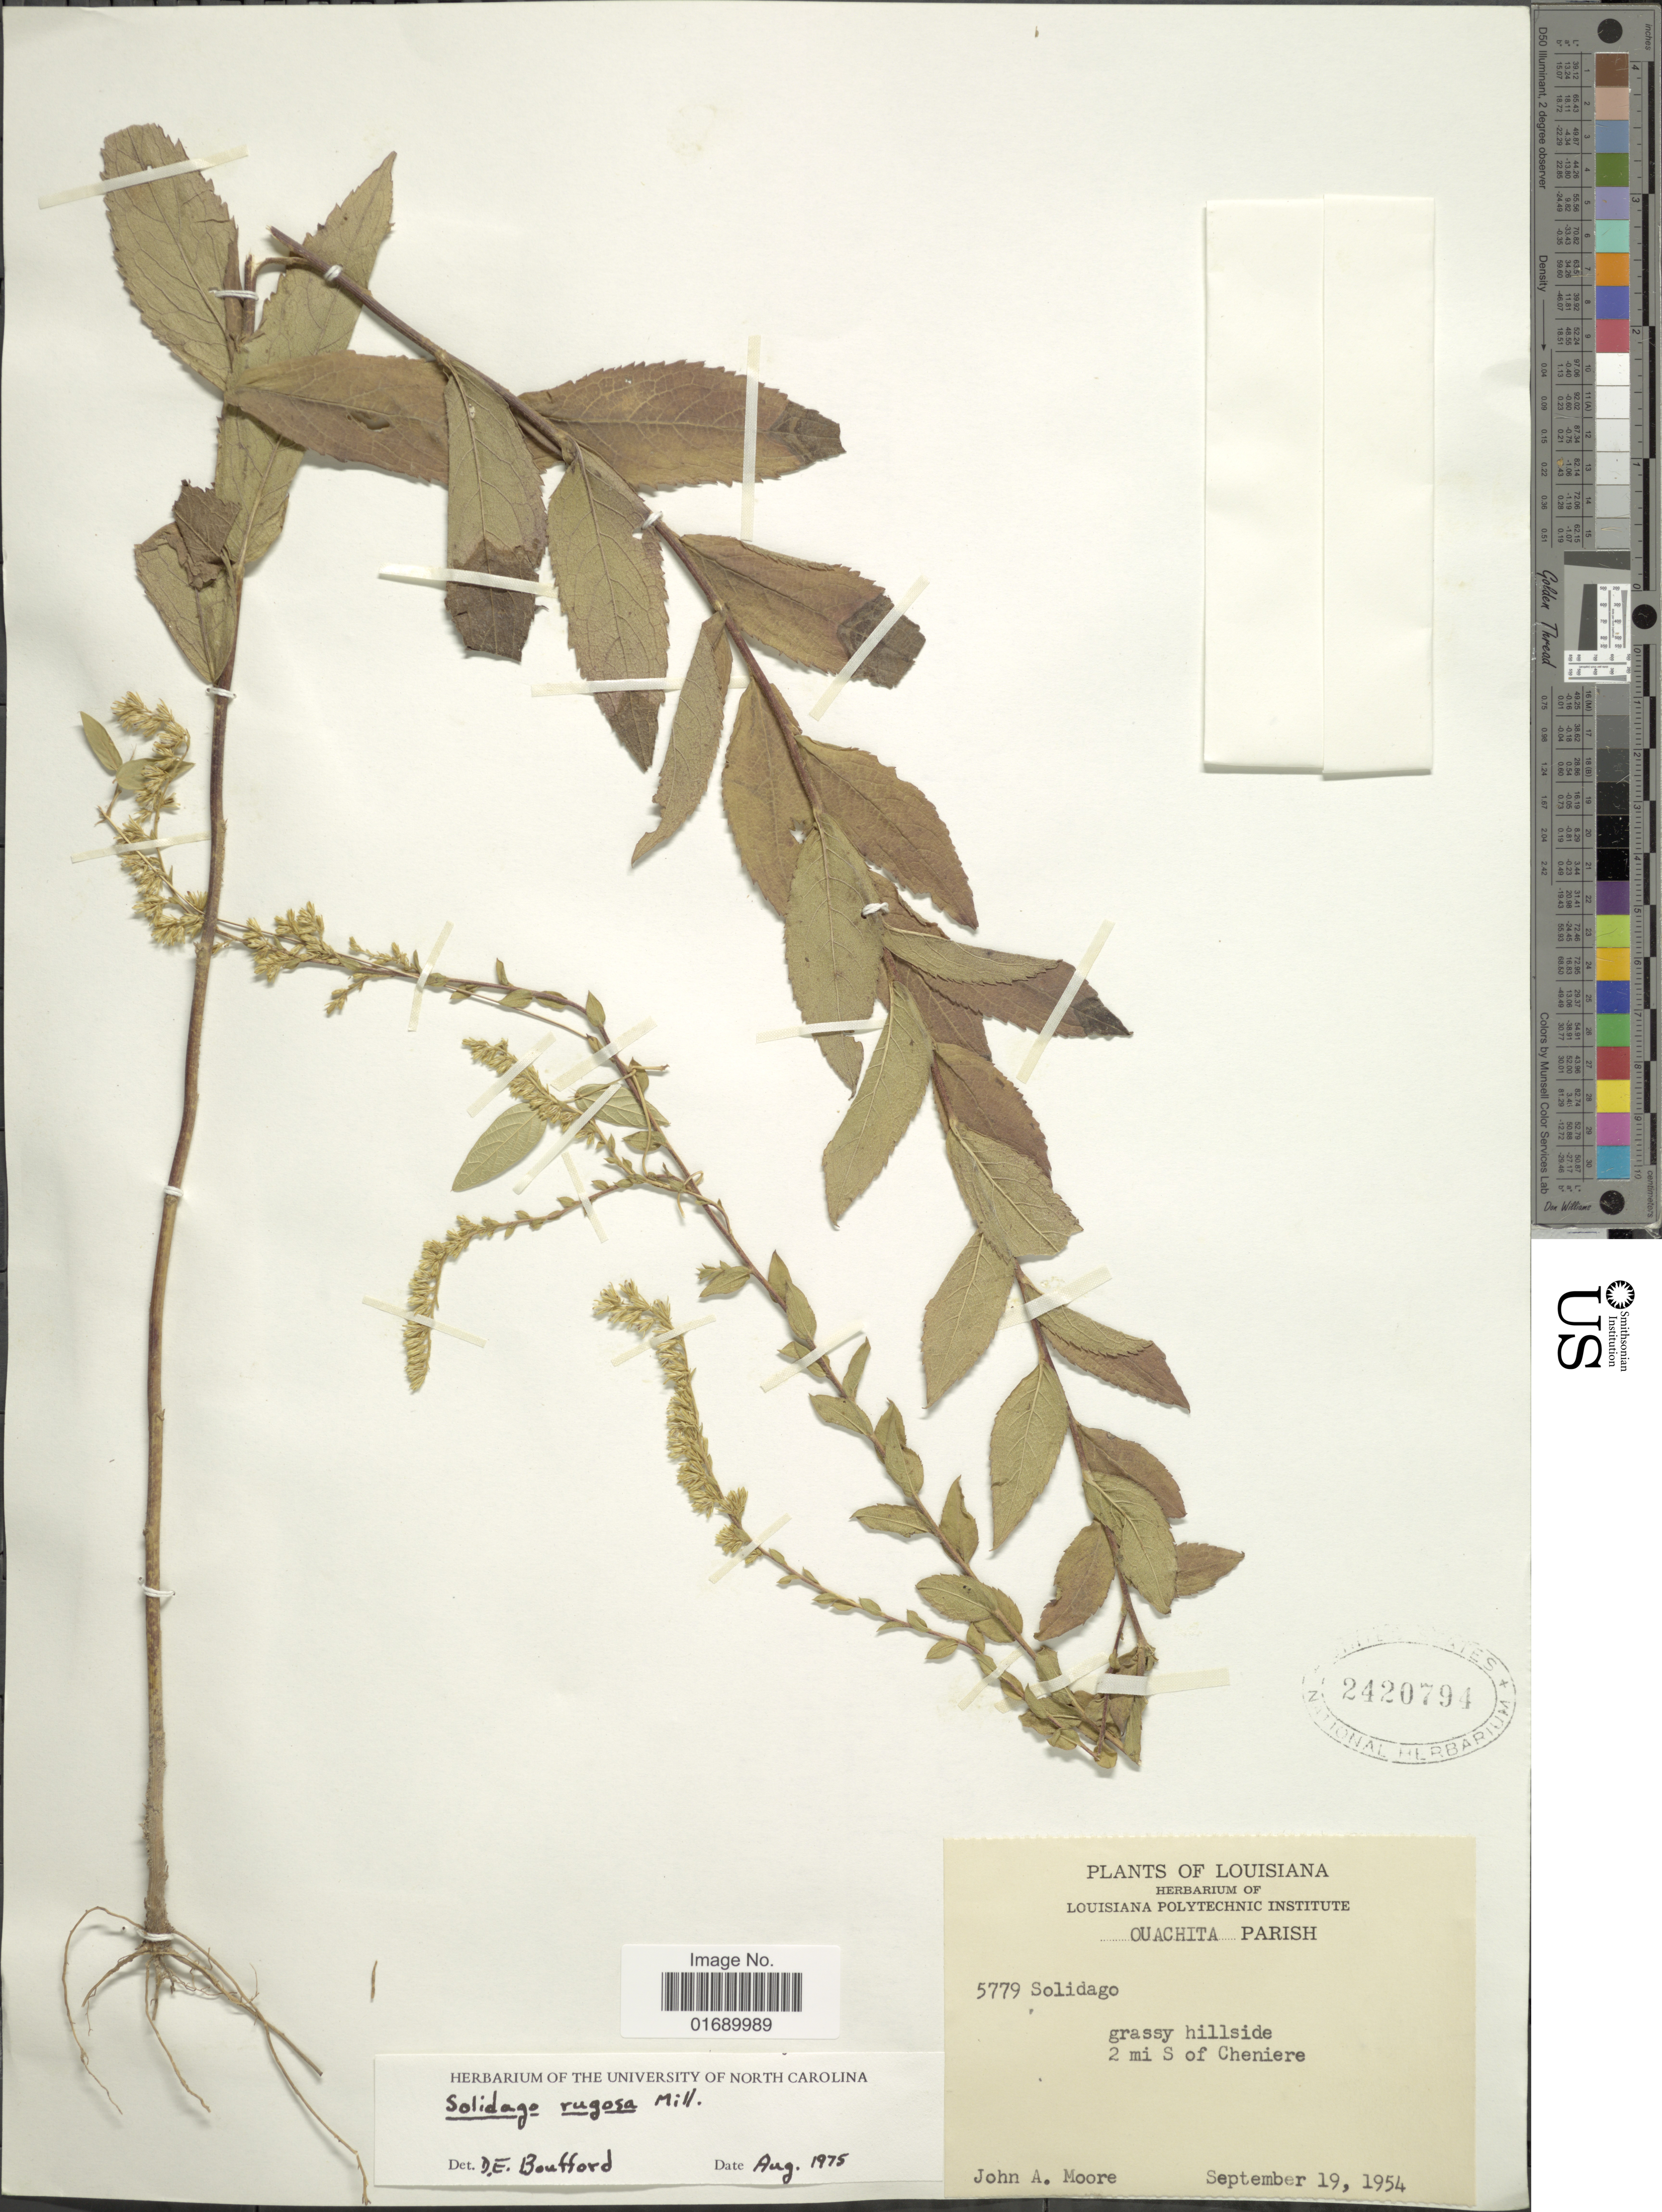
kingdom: Plantae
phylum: Tracheophyta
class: Magnoliopsida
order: Asterales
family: Asteraceae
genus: Solidago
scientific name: Solidago rugosa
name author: Mill.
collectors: J. A. Moore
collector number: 5779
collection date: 1954-09-19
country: United States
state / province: Louisiana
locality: Ouchita Parish, grassy hillside 2 mi S of Cheniere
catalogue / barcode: US 2420794